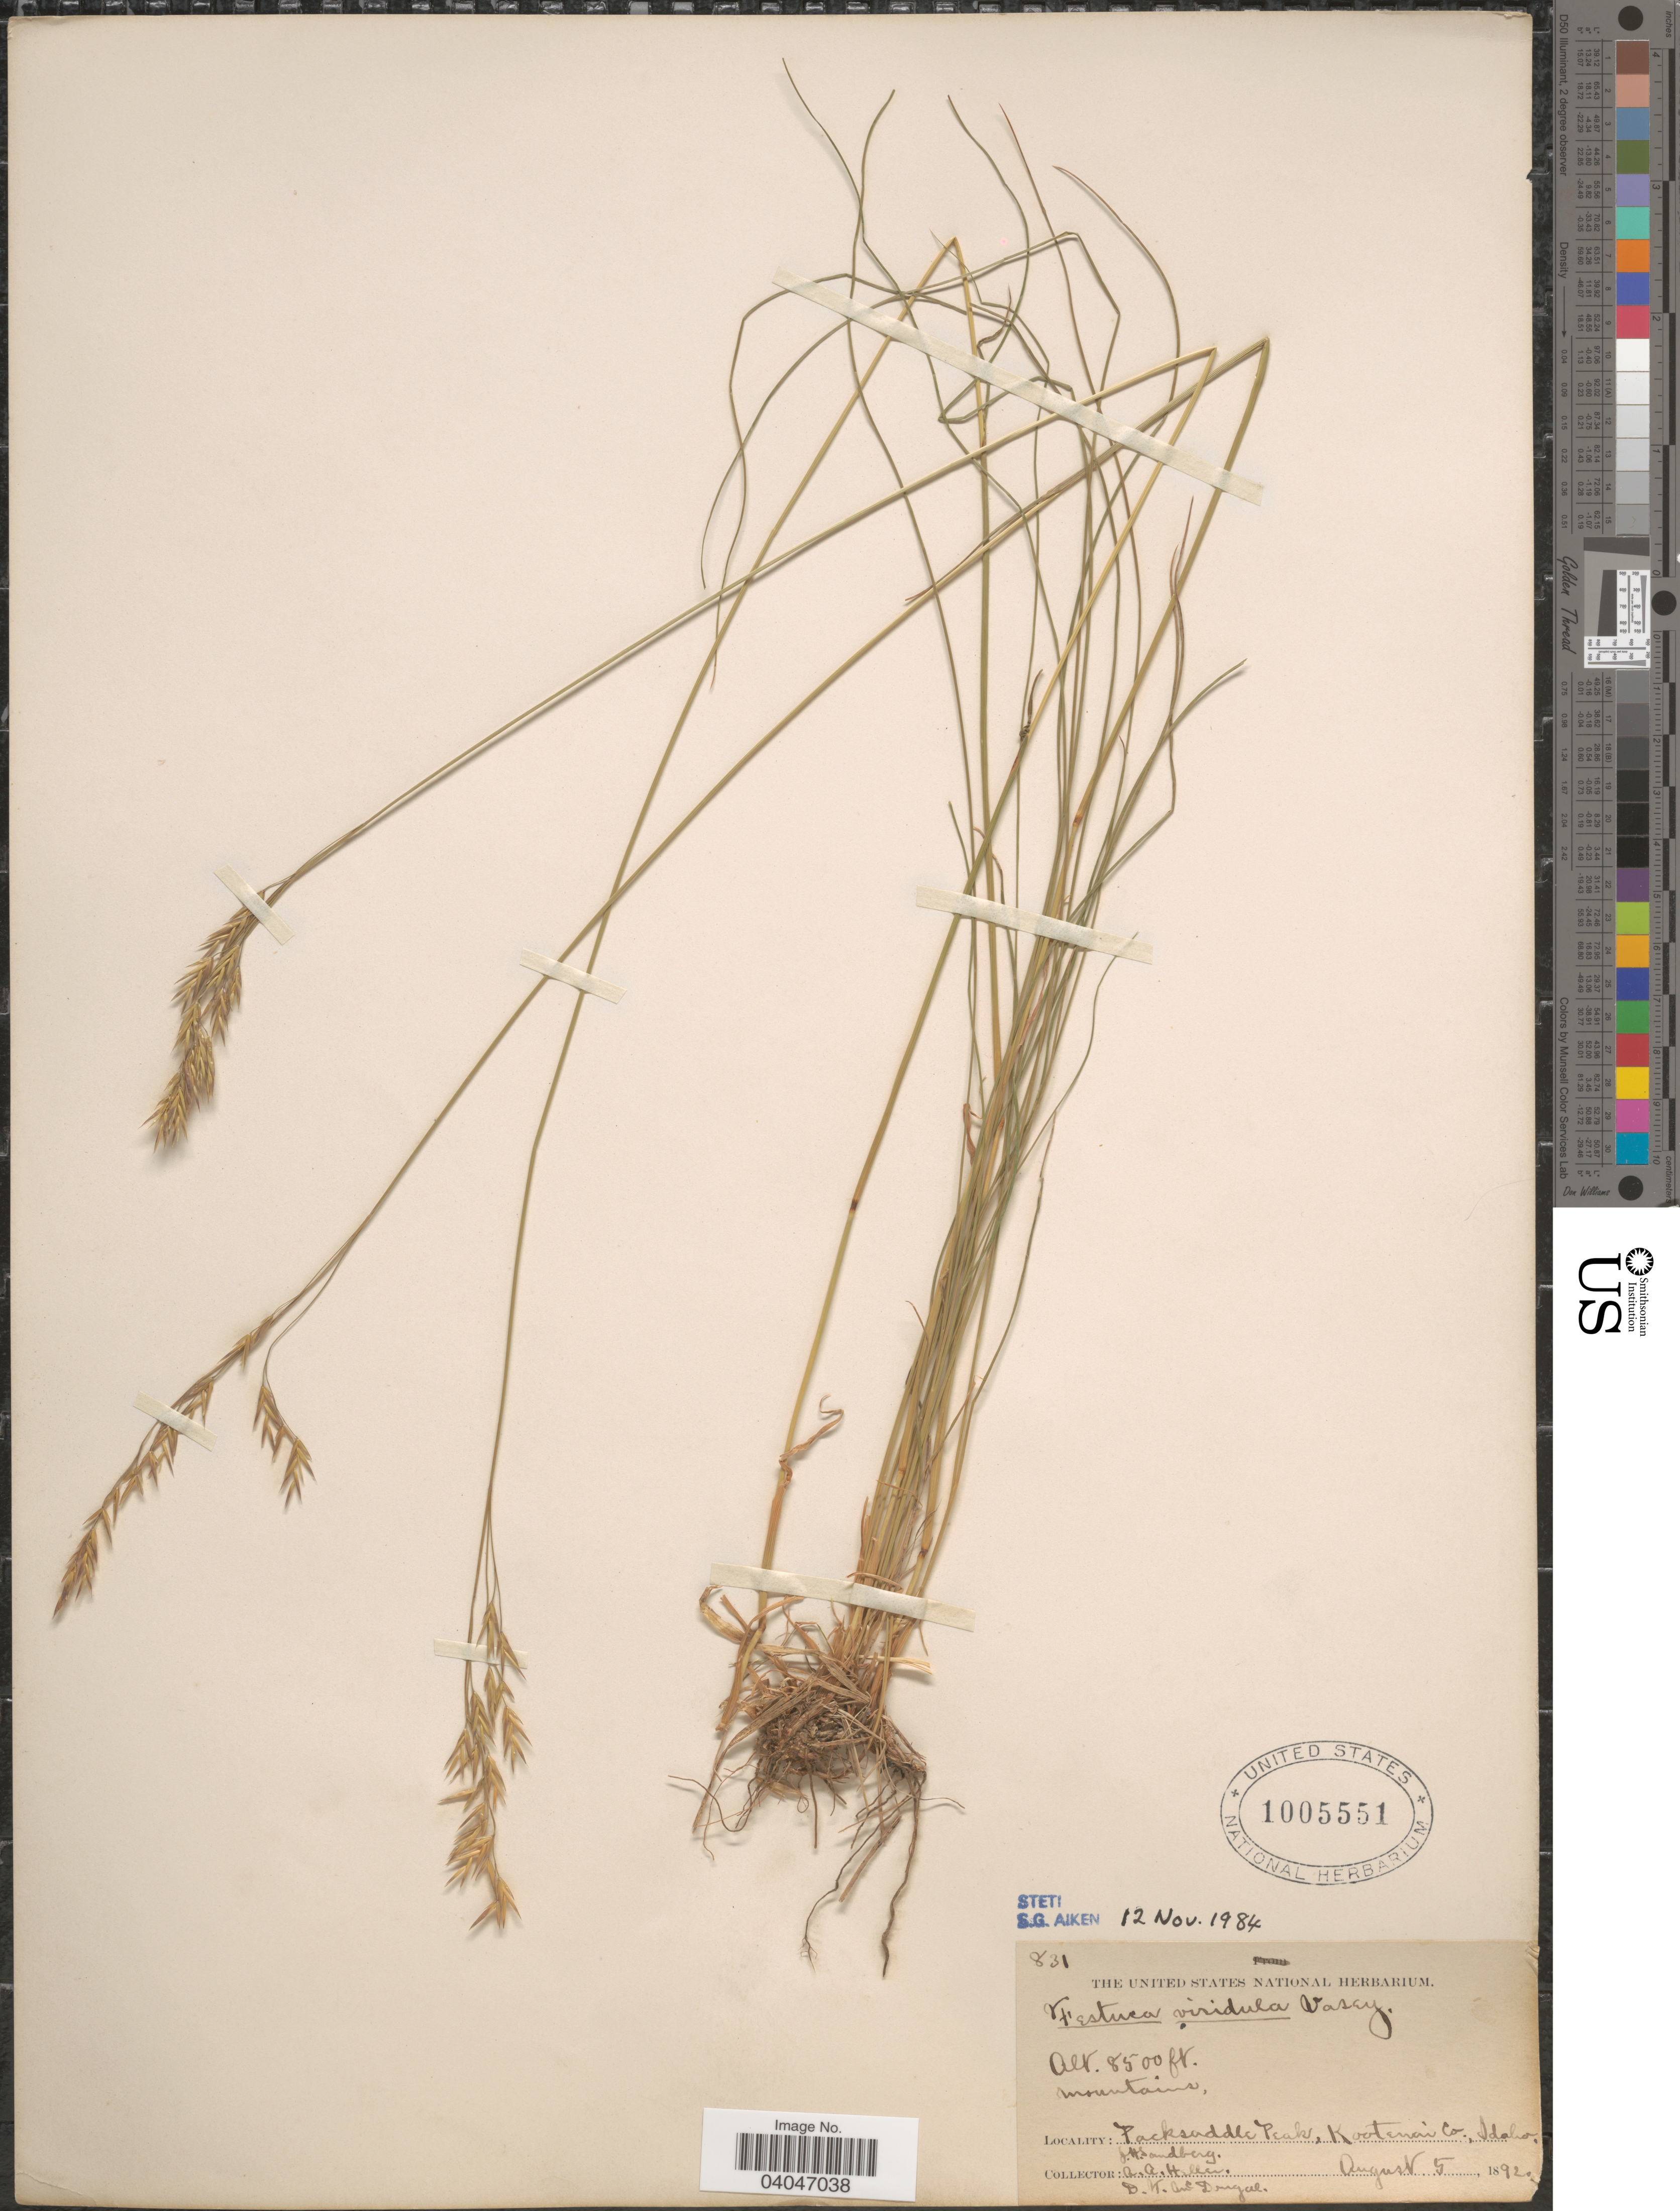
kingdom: Plantae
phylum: Tracheophyta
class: Liliopsida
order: Poales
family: Poaceae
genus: Festuca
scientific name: Festuca viridula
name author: Vasey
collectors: J. H. Sandberg, A. A. Heller & D. McDougal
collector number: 831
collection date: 1892-08-05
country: United States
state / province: Idaho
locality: Packsaddle Peak, Kootenai Co.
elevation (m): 2591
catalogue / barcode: US 1005551